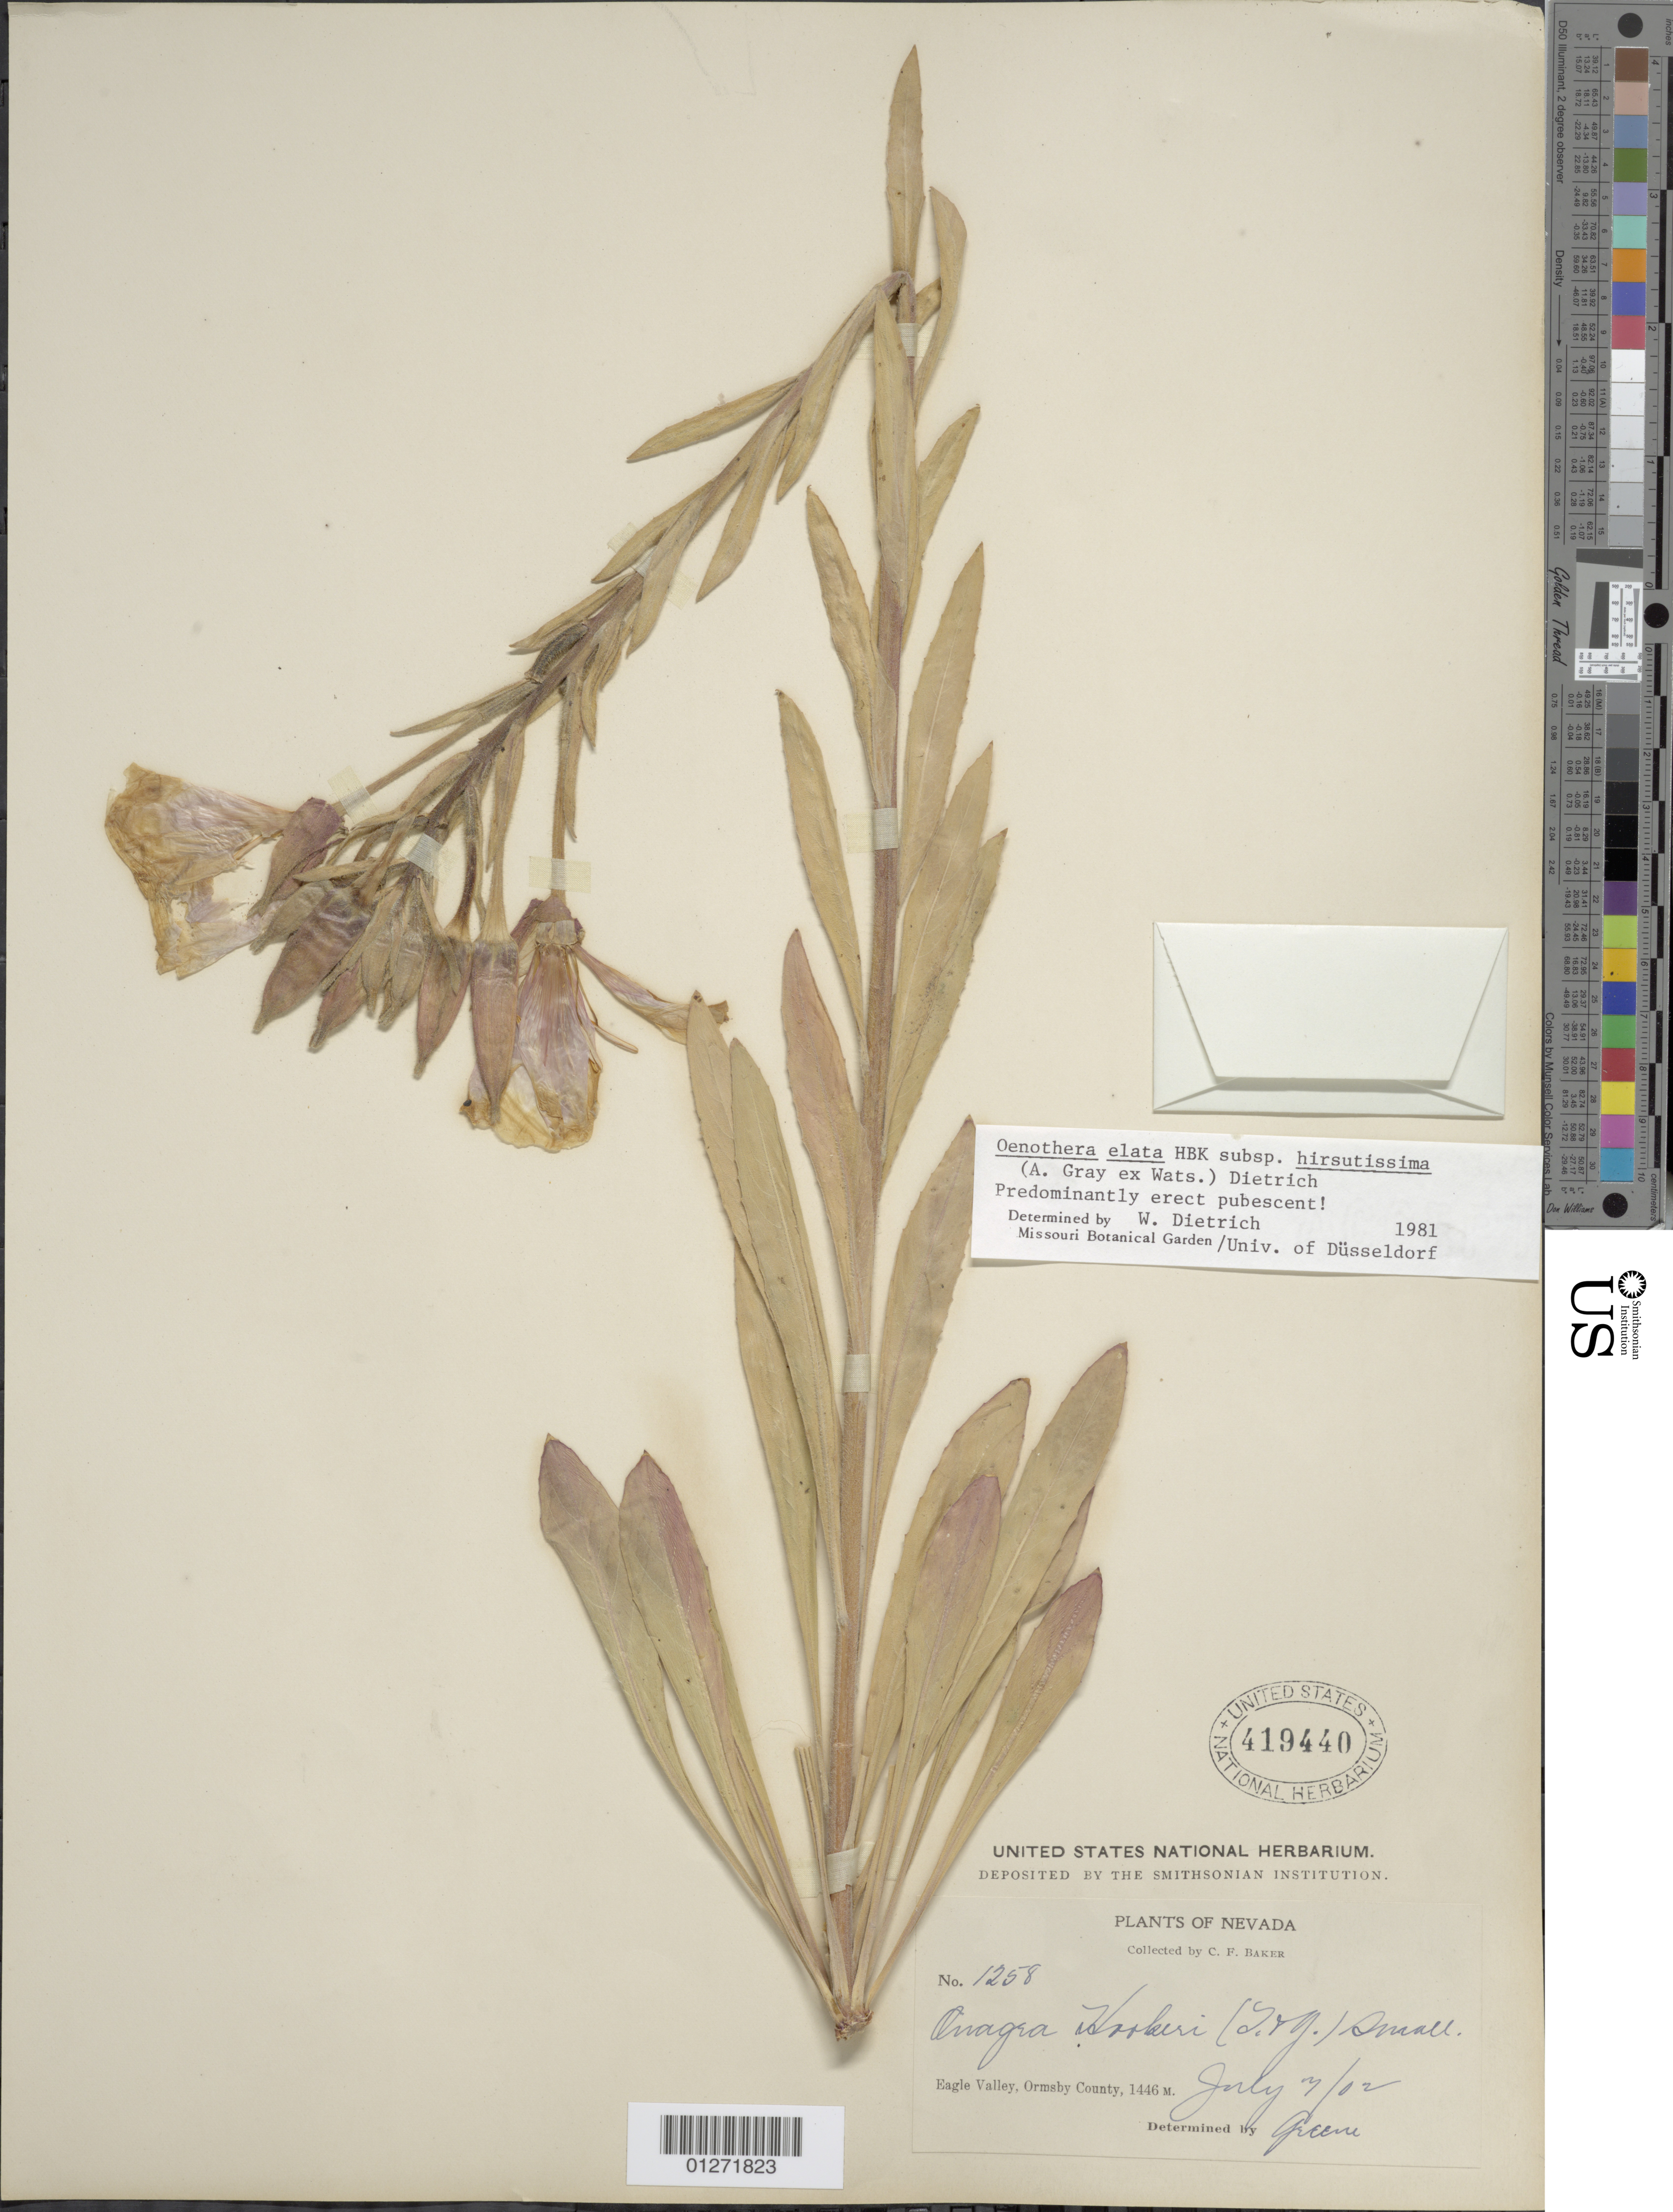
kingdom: Plantae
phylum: Tracheophyta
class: Magnoliopsida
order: Myrtales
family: Onagraceae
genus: Oenothera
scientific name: Oenothera elata subsp. hirsutissima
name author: (A. Gray ex S. Watson) W. Dietr.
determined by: Dietrich, W.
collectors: C. F. Baker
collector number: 1258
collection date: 1902-07-07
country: United States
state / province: Nevada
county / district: Ormsby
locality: Eagle Valley.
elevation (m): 1446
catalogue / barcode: US 419440